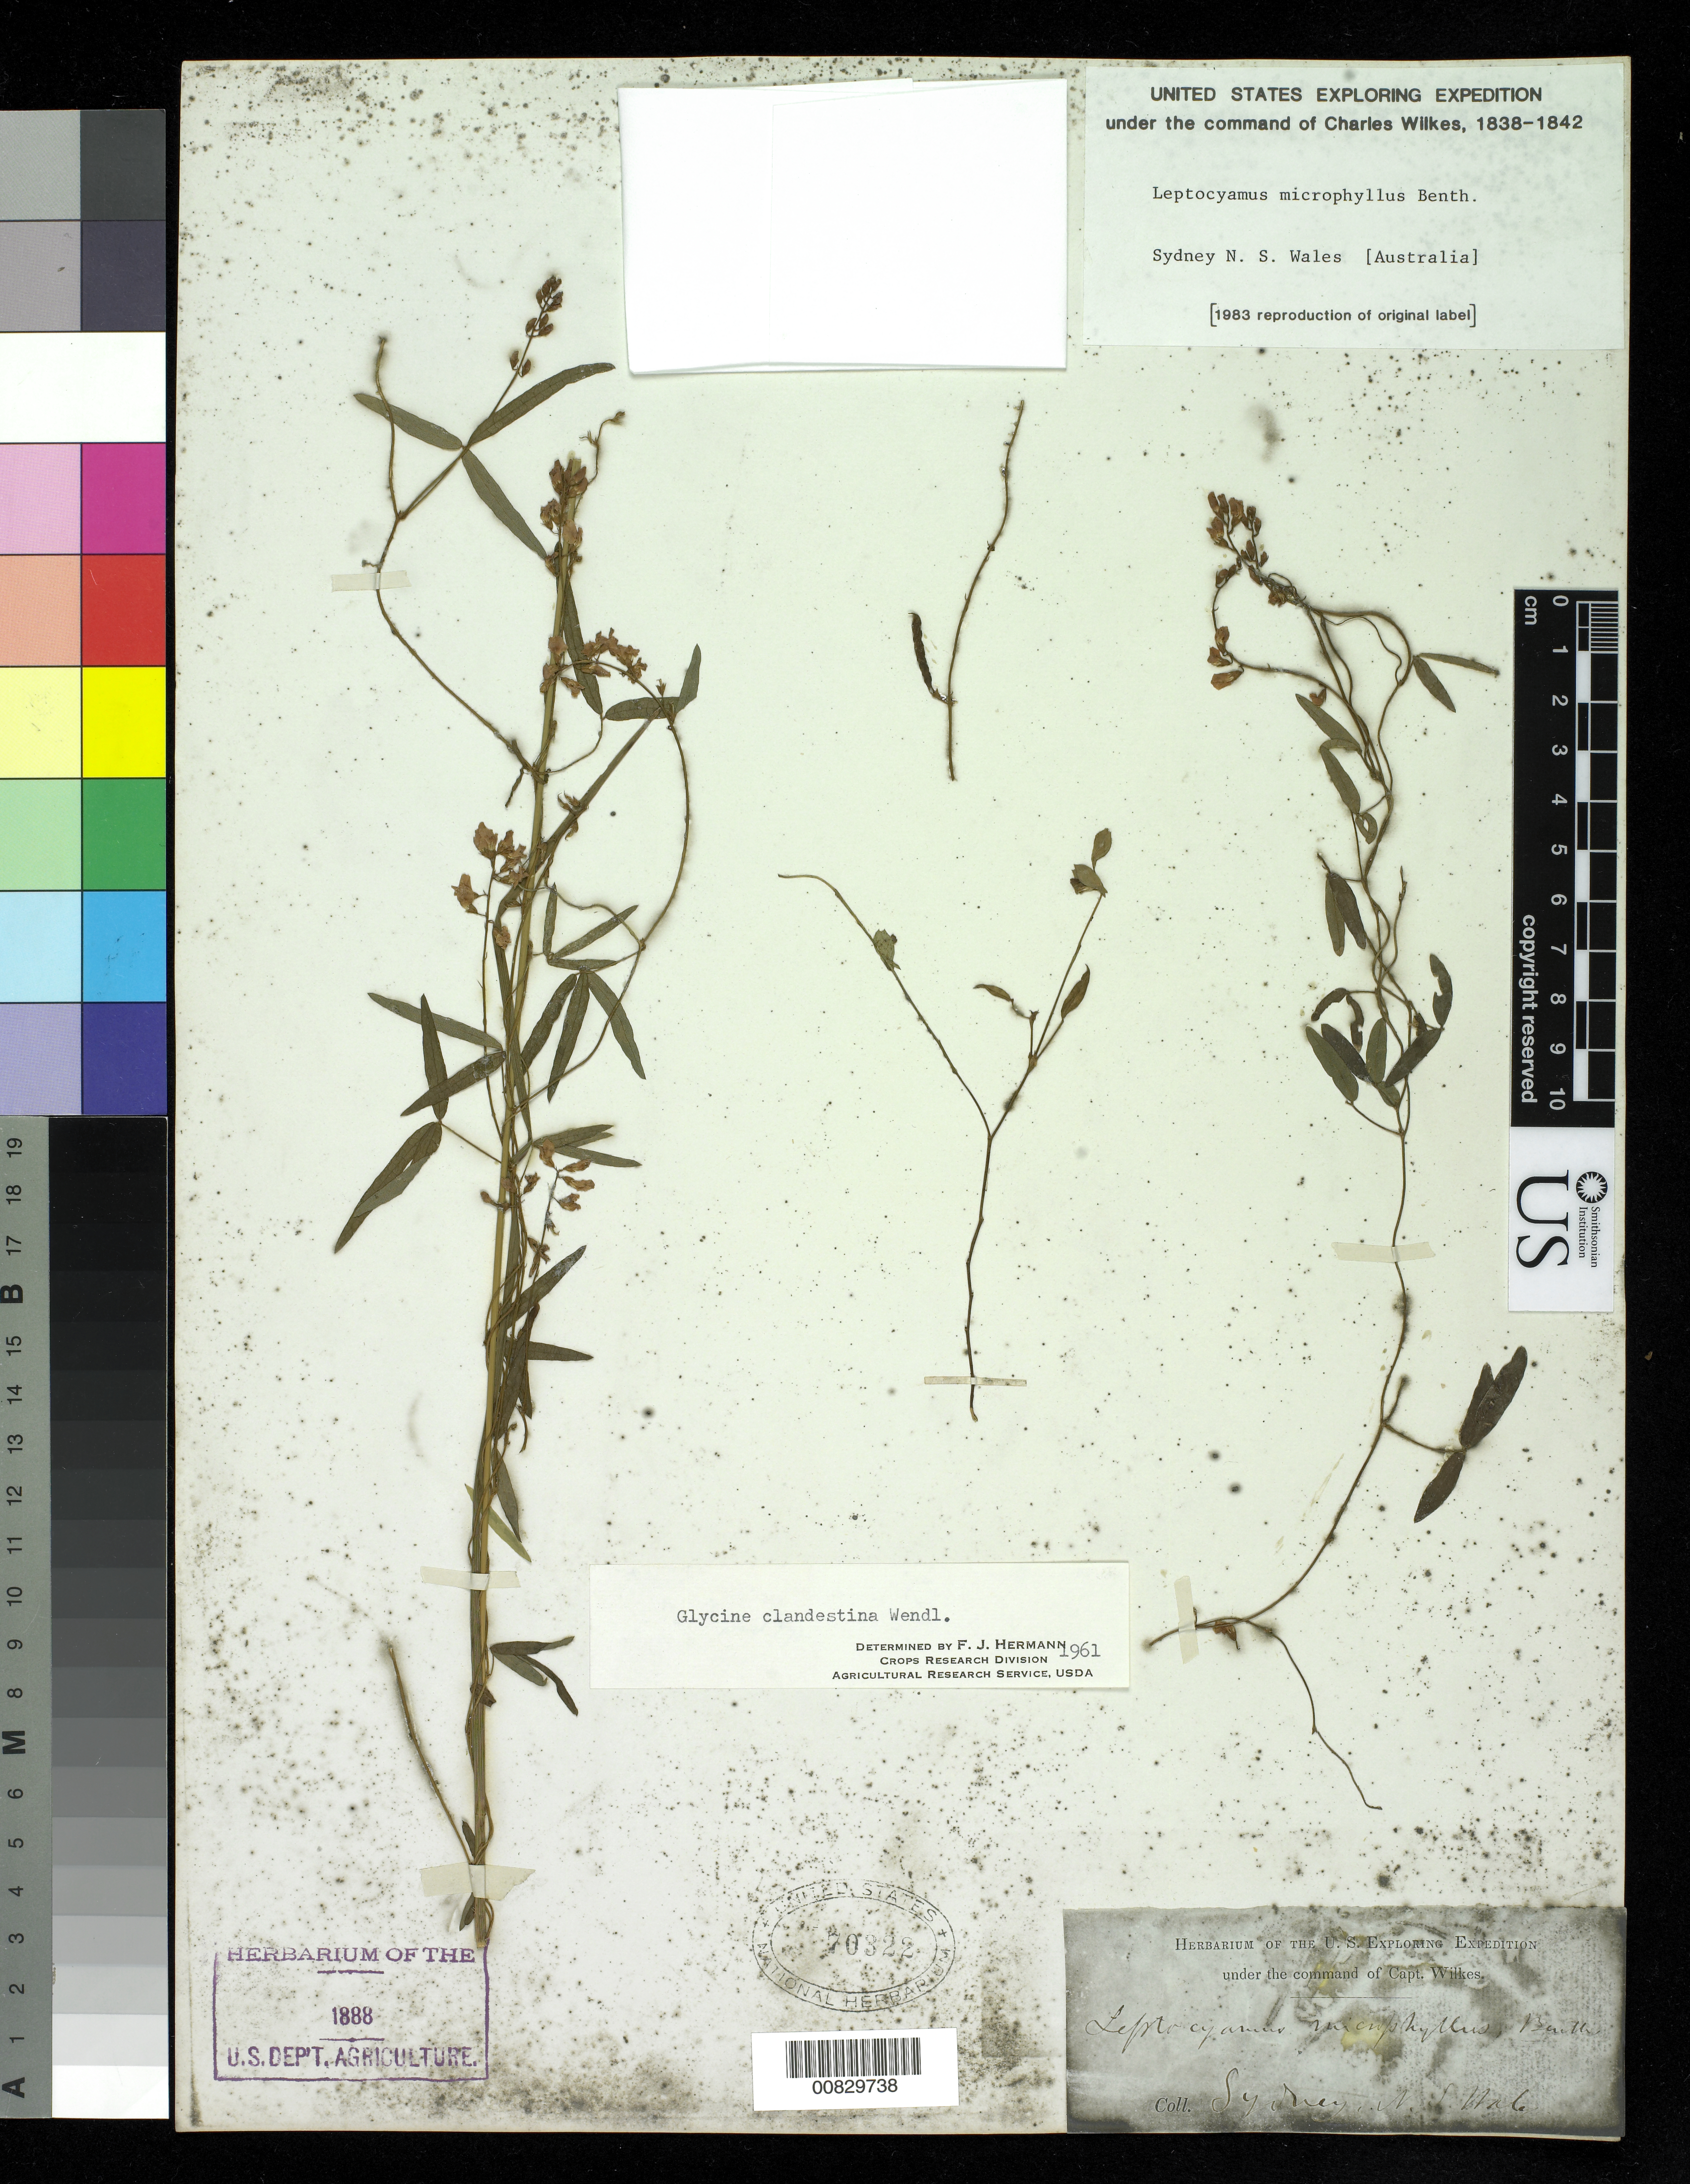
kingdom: Plantae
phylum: Tracheophyta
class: Magnoliopsida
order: Fabales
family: Fabaceae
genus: Glycine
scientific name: Glycine clandestina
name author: J.C. Wendl.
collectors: Wilkes Explor. Exped.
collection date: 1838/1842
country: Australia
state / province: New South Wales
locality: Sydney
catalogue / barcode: US 70322